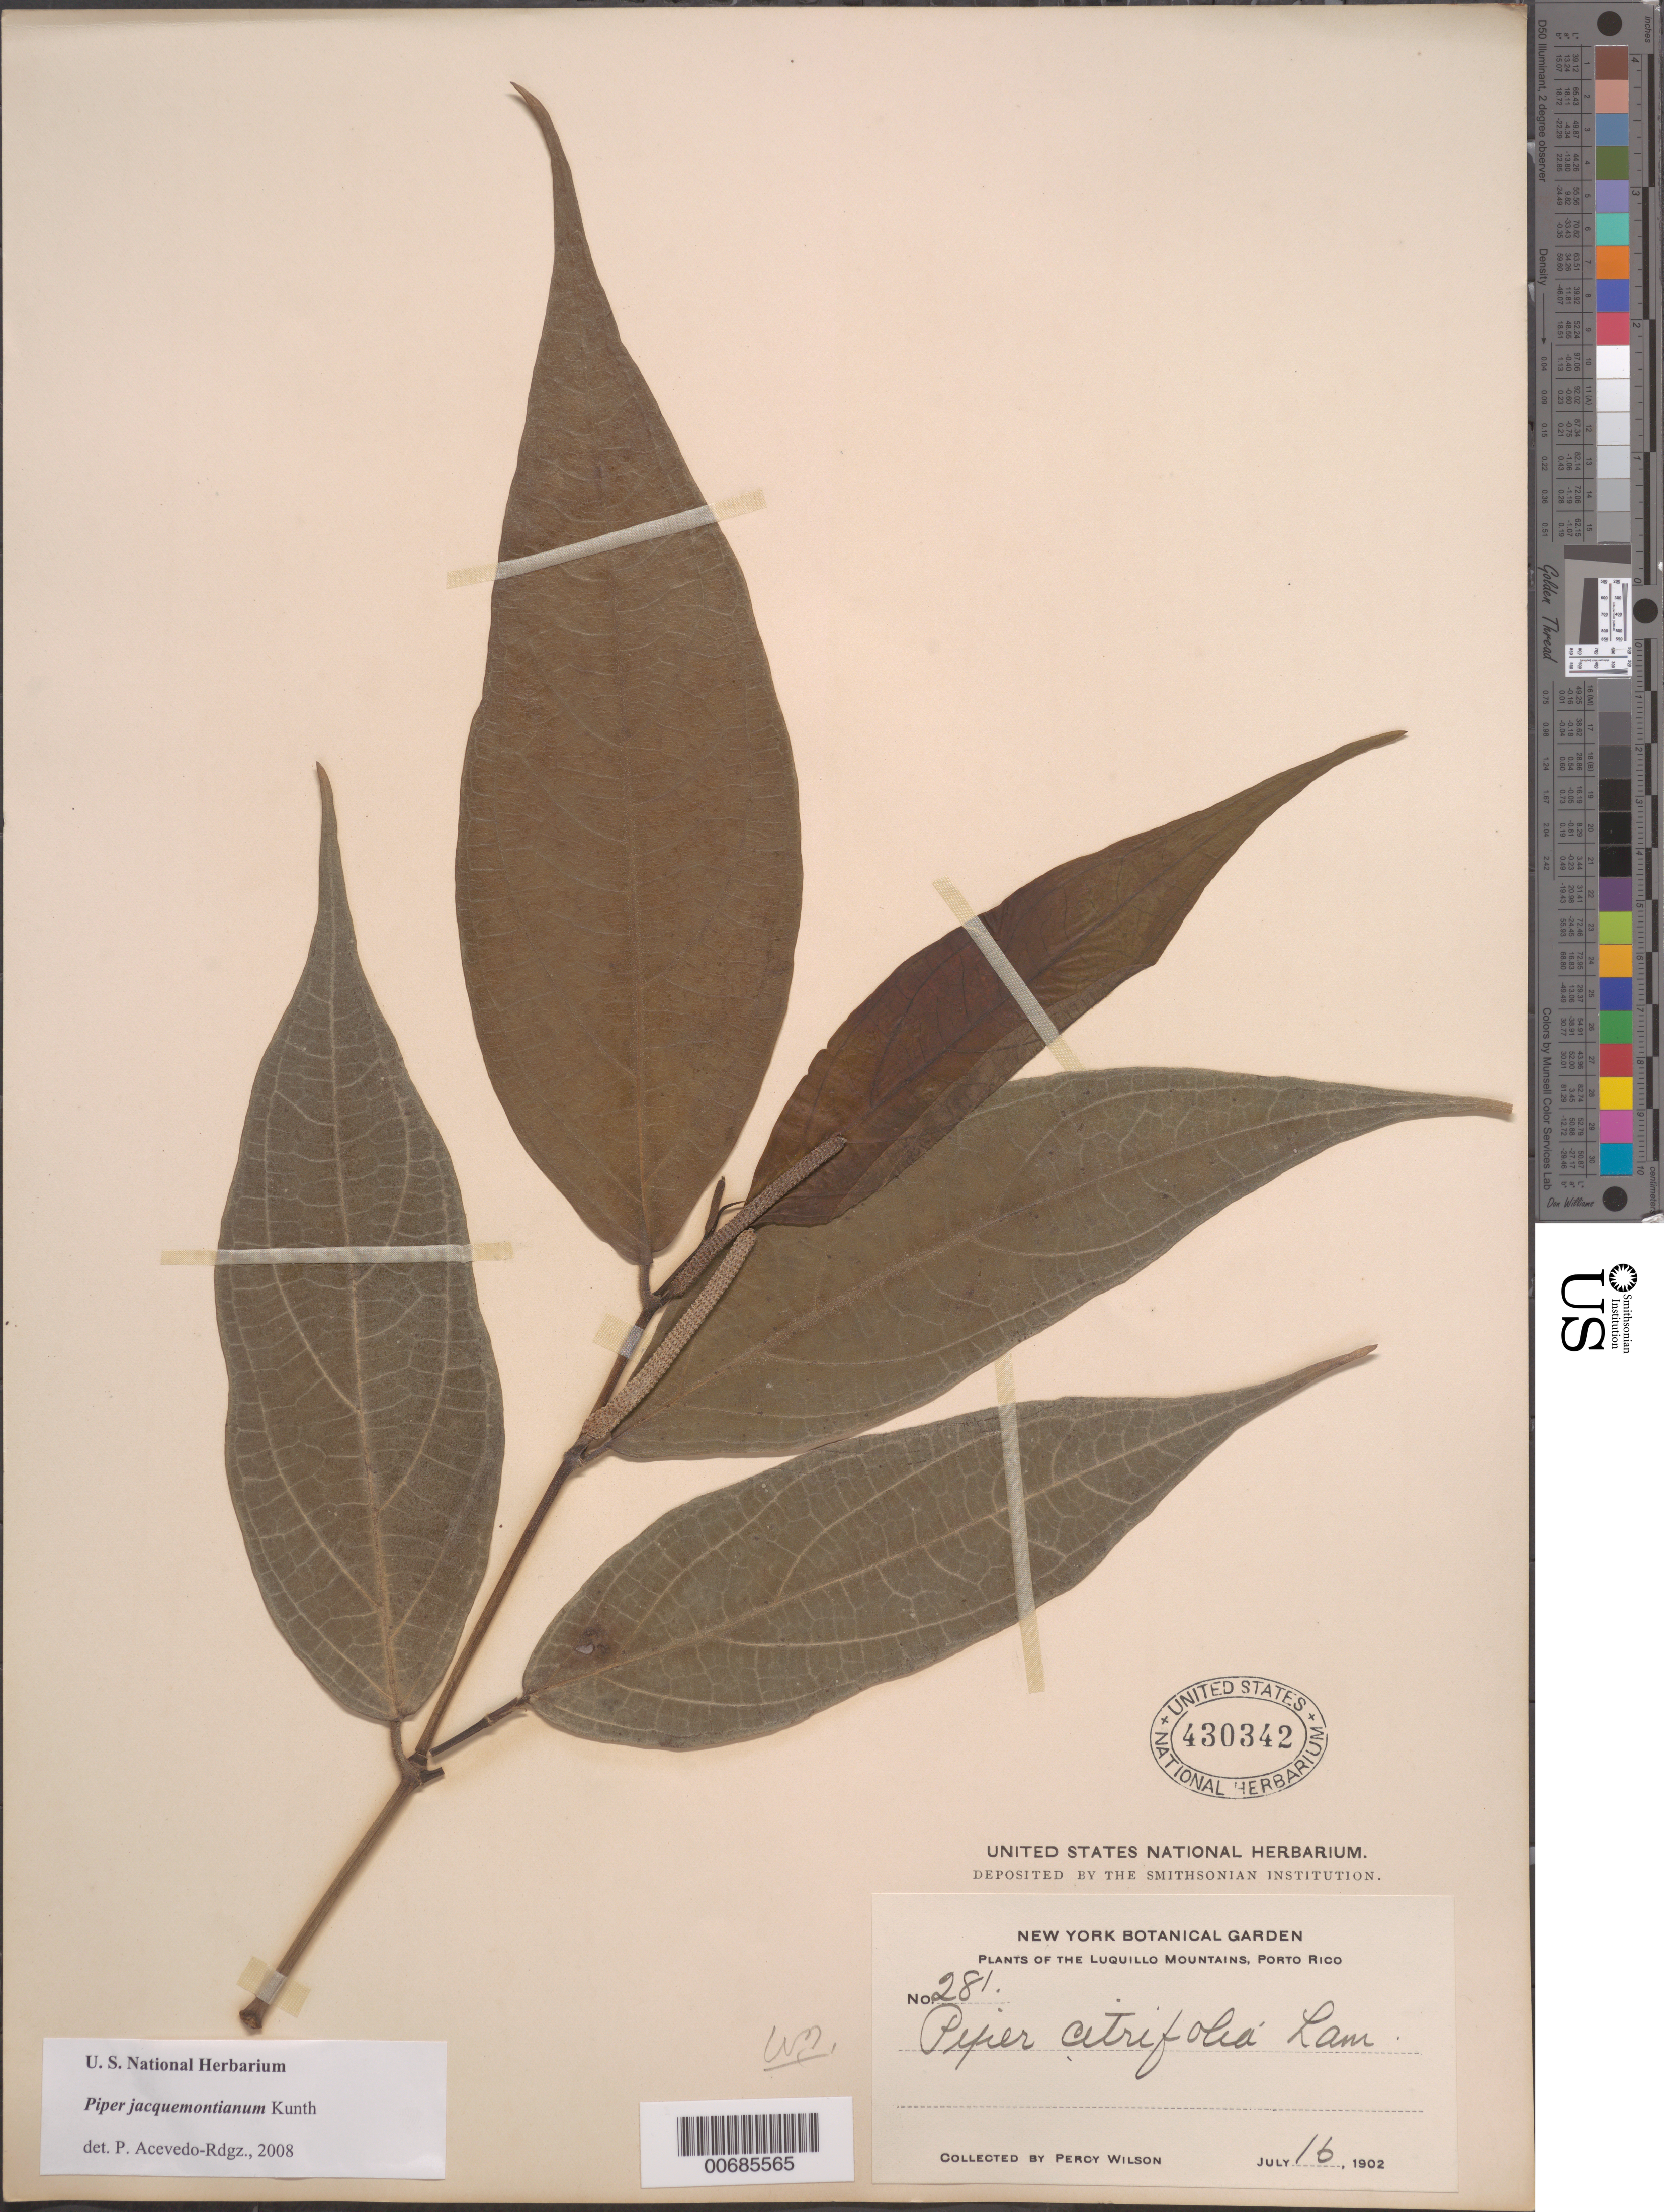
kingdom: Plantae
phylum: Tracheophyta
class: Magnoliopsida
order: Piperales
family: Piperaceae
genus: Piper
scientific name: Piper citrifolium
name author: Lam.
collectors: P. Wilson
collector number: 281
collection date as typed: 16 Jul 1902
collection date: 1902-07-16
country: Puerto Rico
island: Greater Antilles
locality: Luquillo Mountains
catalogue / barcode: US 430342